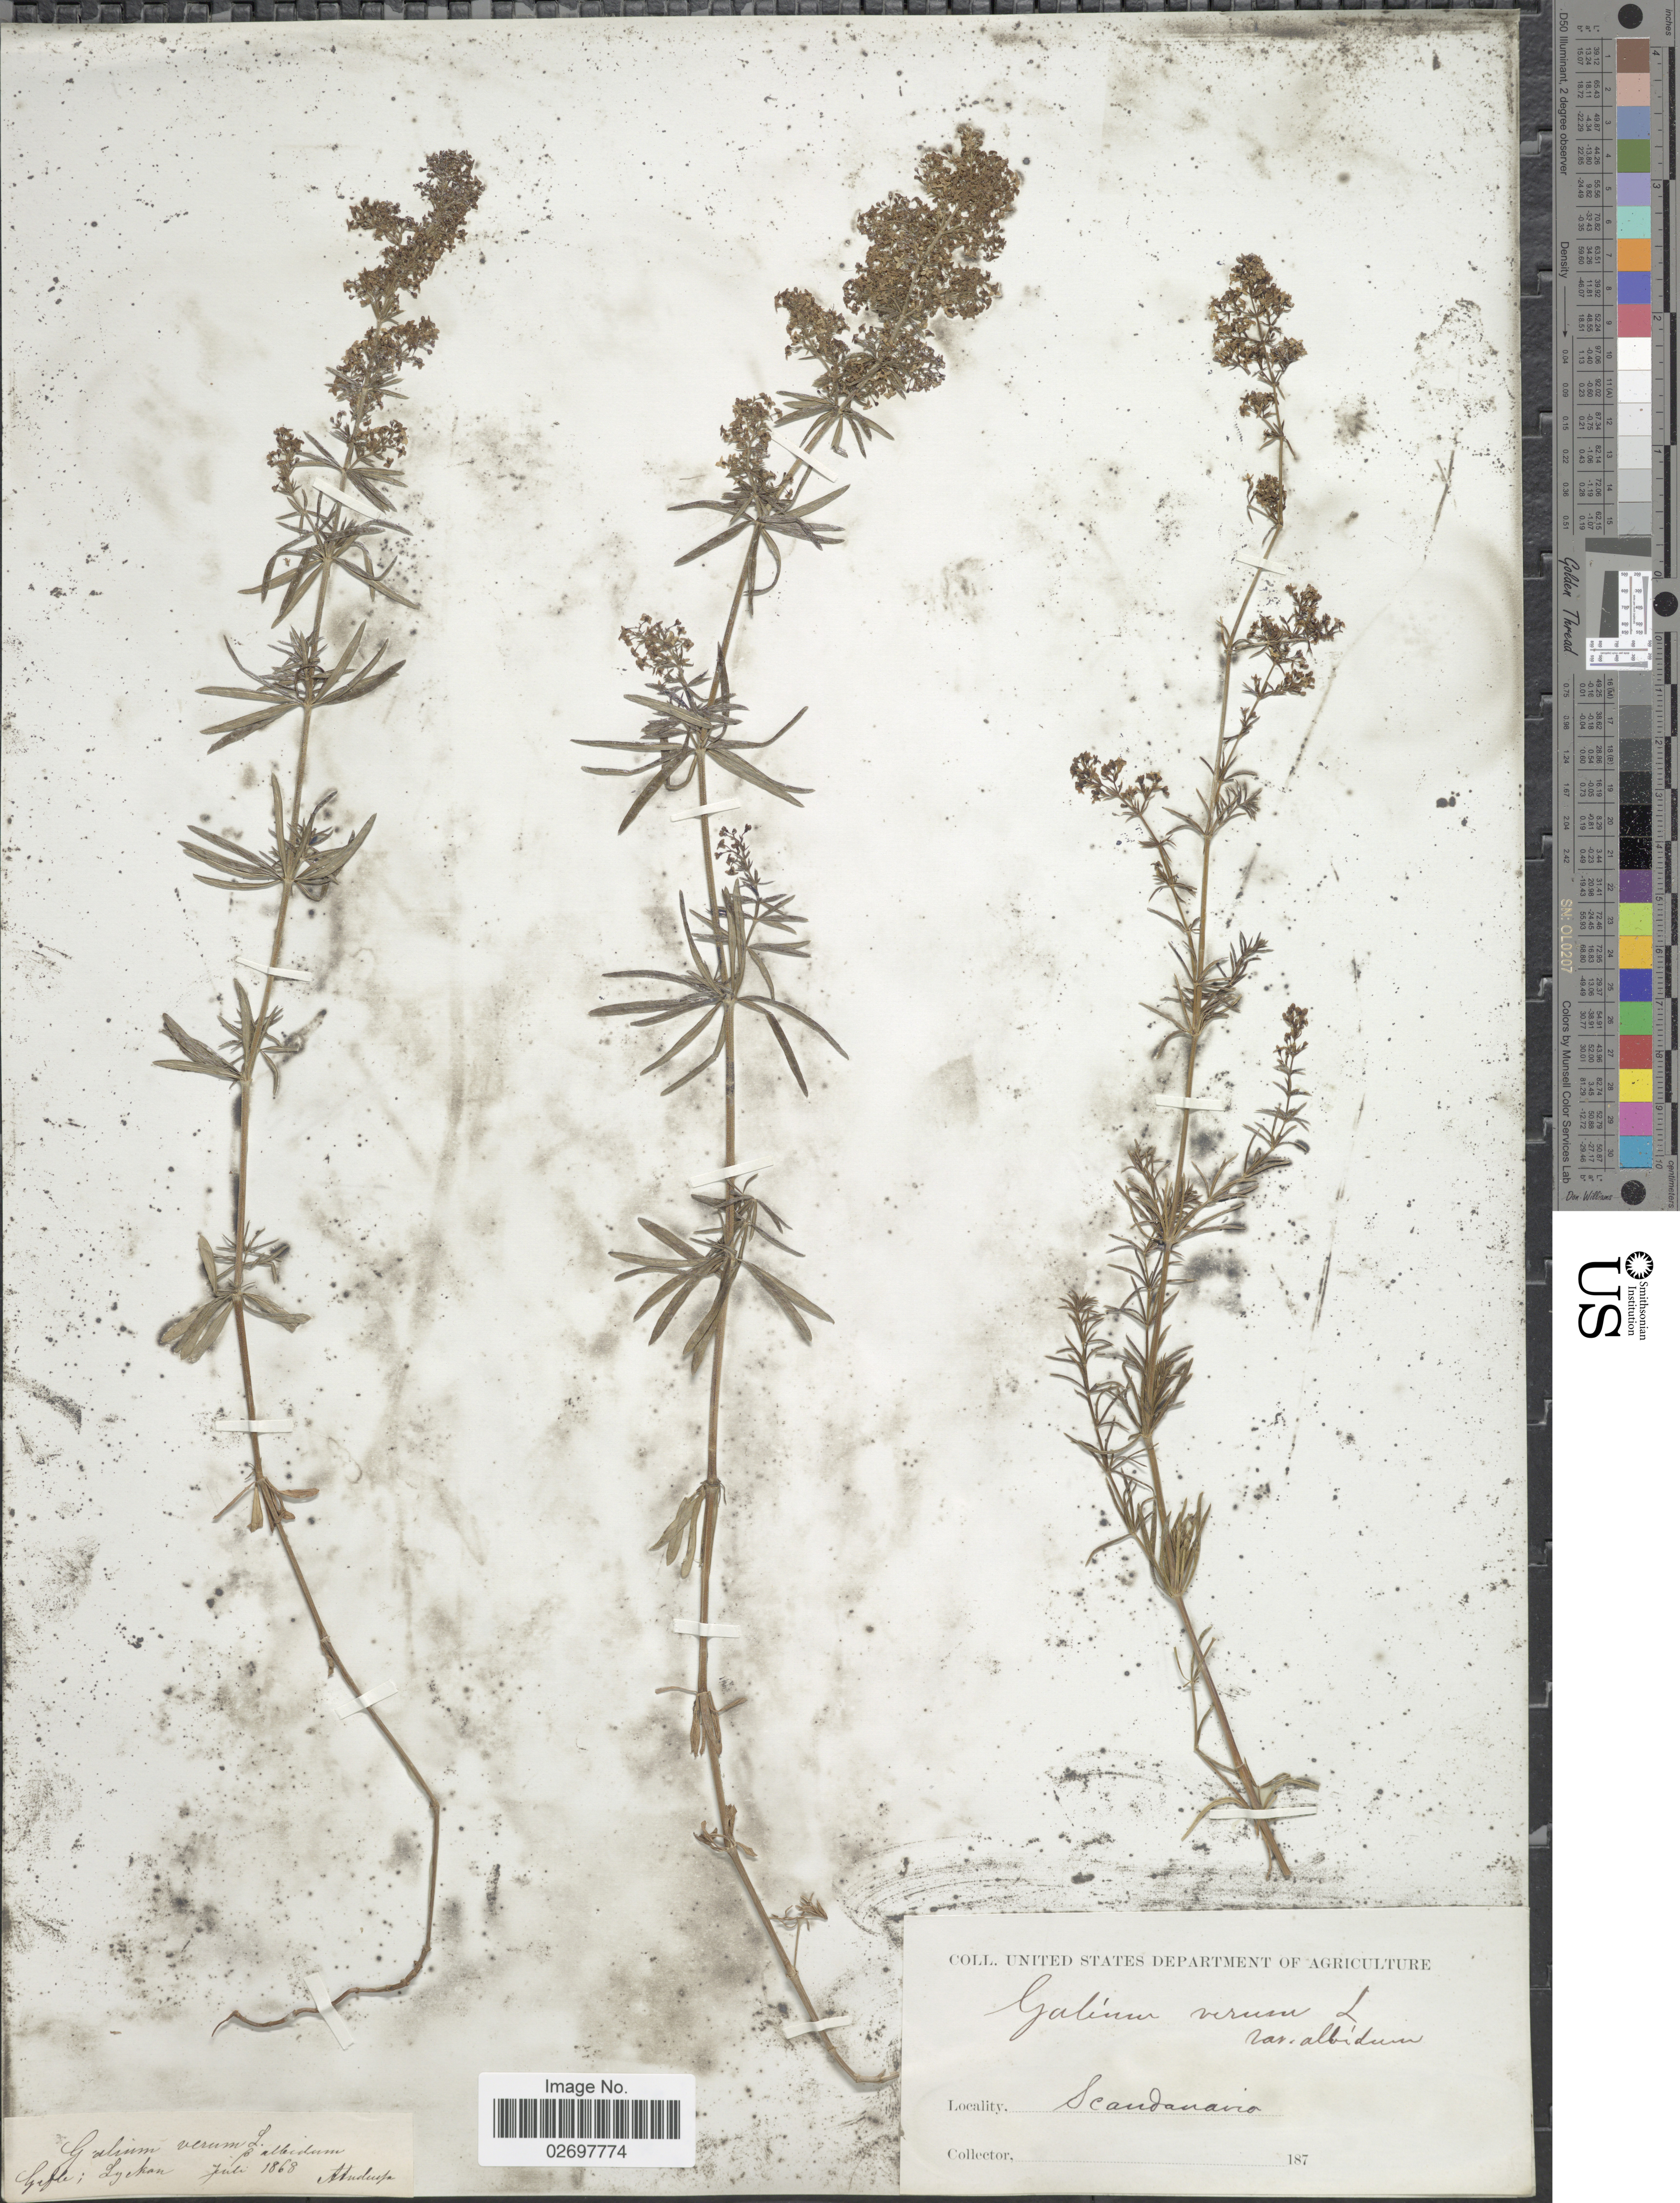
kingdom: Plantae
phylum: Tracheophyta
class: Magnoliopsida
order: Gentianales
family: Rubiaceae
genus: Galium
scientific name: Galium verum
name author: L.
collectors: Atudeup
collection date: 1868-07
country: Sweden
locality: Gefle: Lyeken, Scandanavia